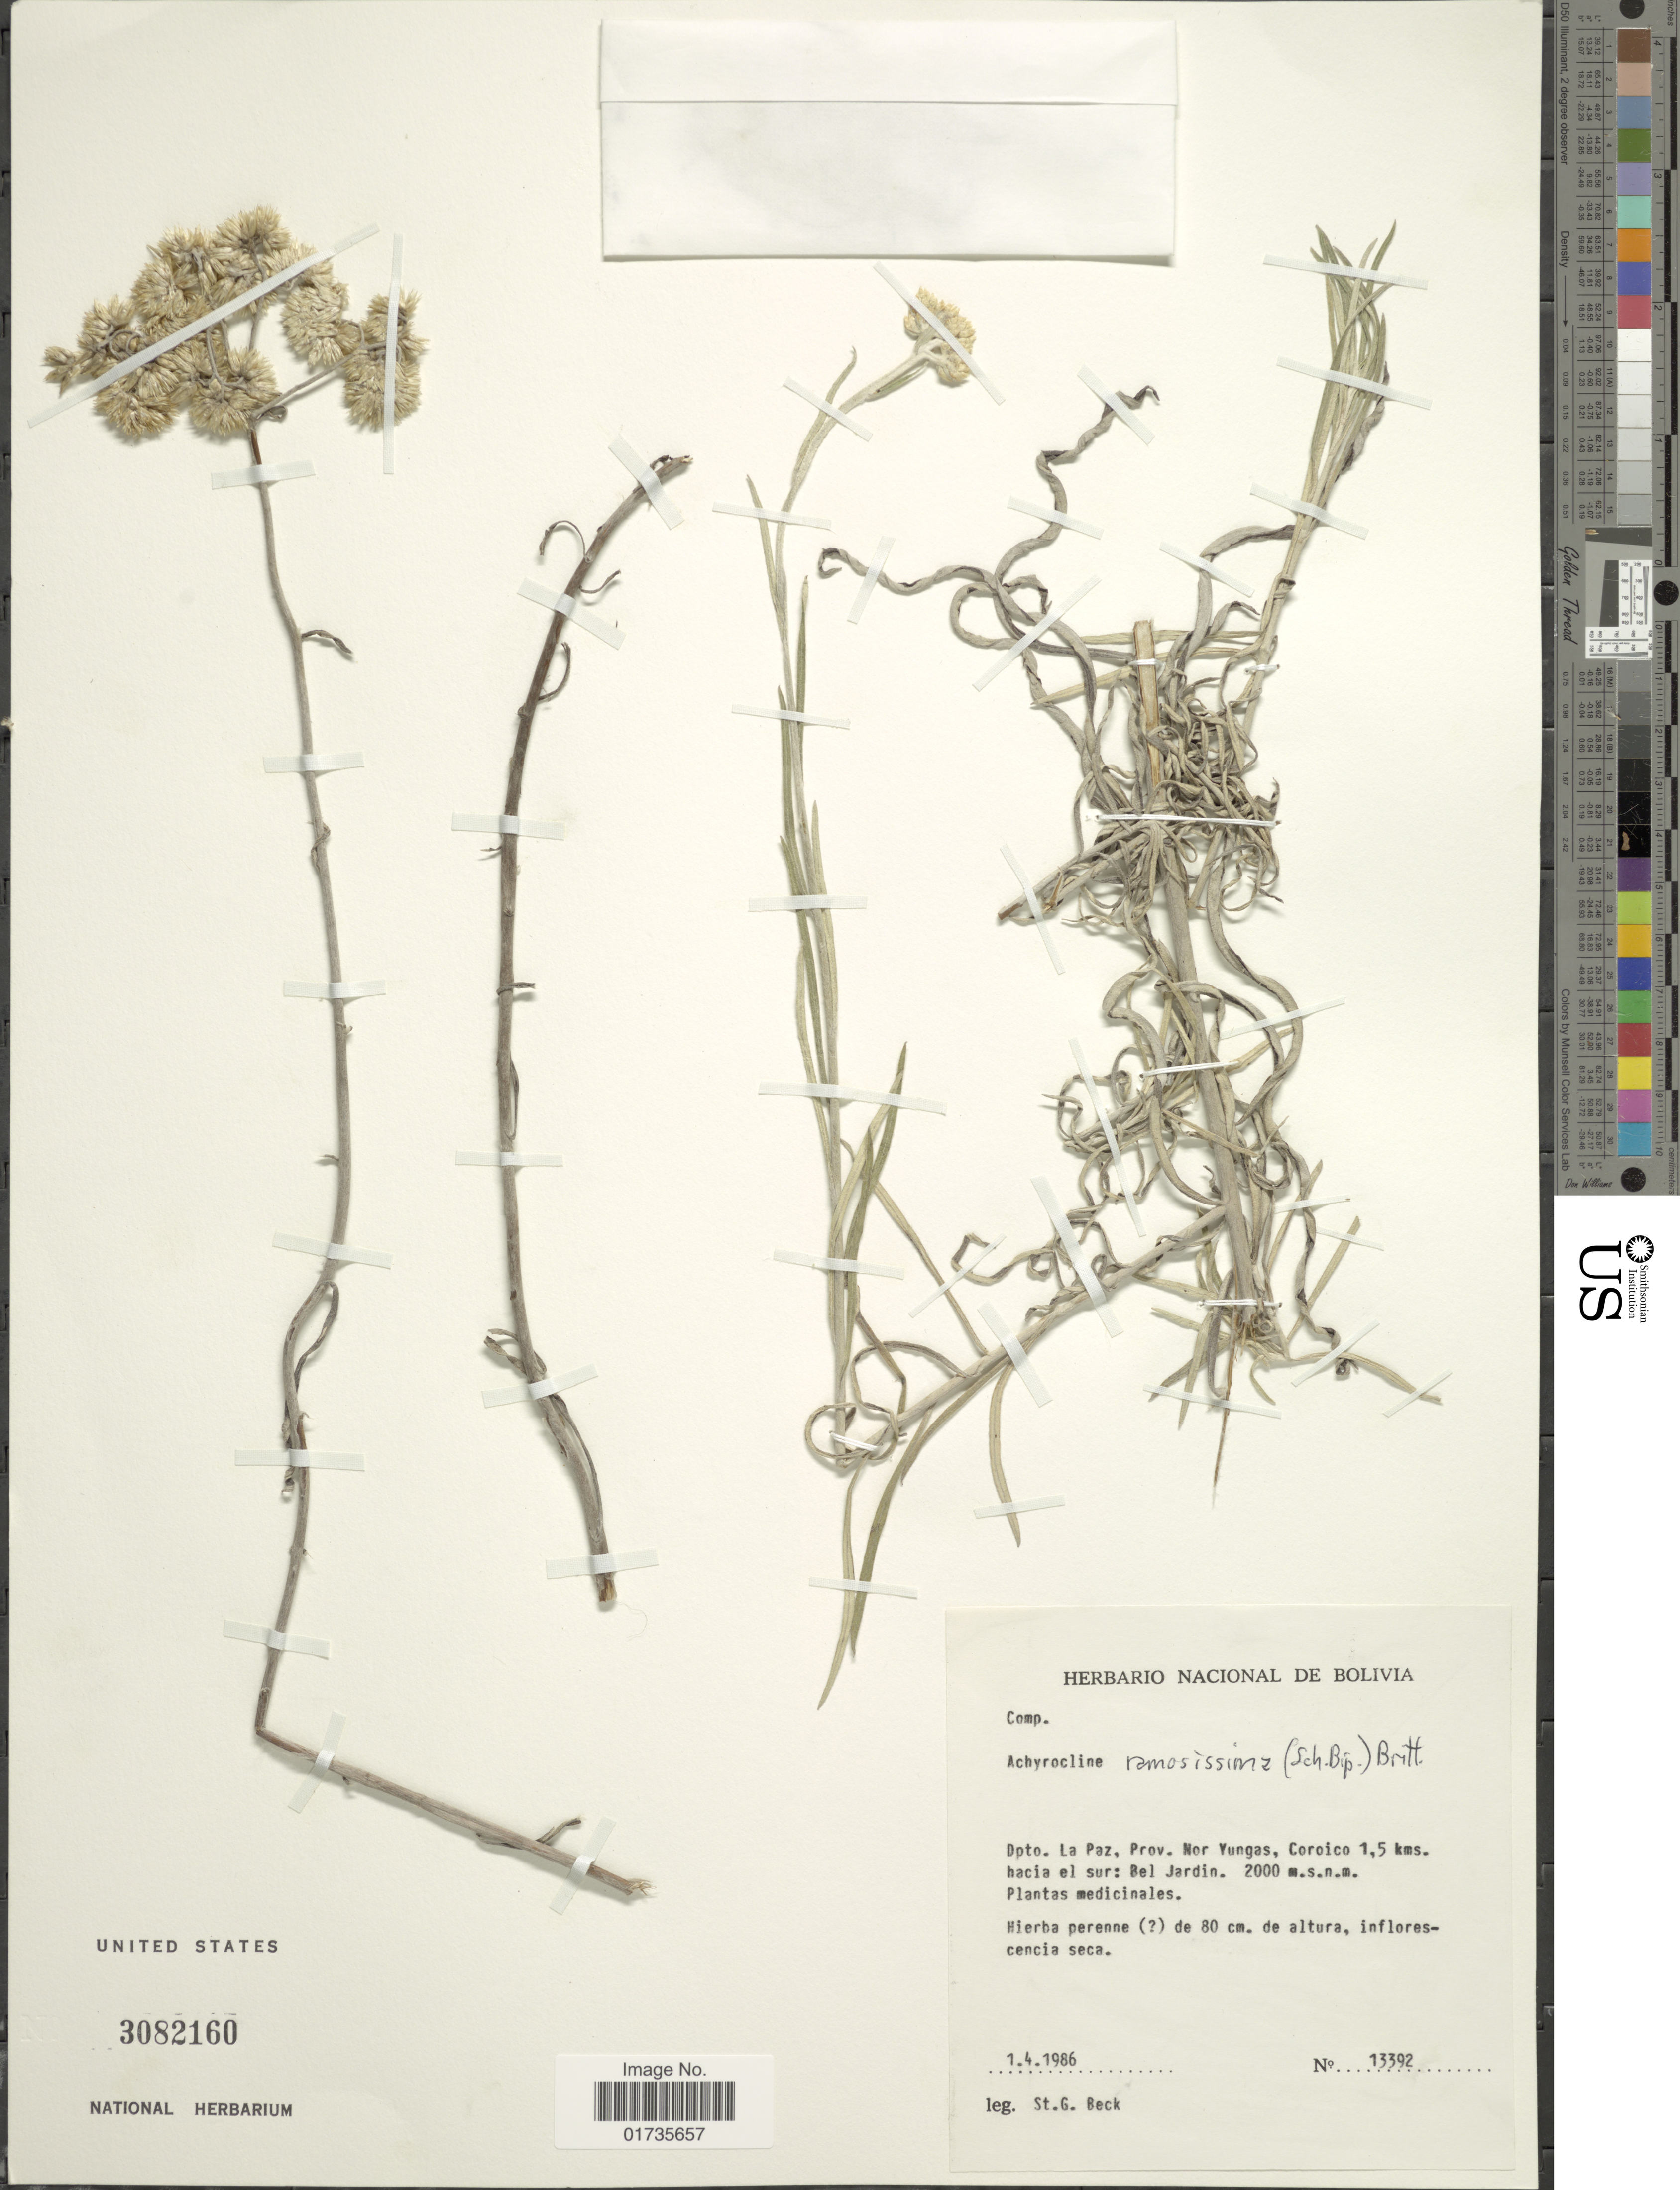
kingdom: Plantae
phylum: Tracheophyta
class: Magnoliopsida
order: Asterales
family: Asteraceae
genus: Achyrocline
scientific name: Achyrocline ramosissima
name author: (Sch. Bip.) Britton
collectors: S. G. Beck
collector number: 13392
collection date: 1986-04-01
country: Bolivia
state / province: La Paz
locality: Dpto. La Paz, Prov. Nor Yungas, Coroico 1,5 kms. hacia el sur: Bel Jardin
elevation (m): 2000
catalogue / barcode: US 3082160